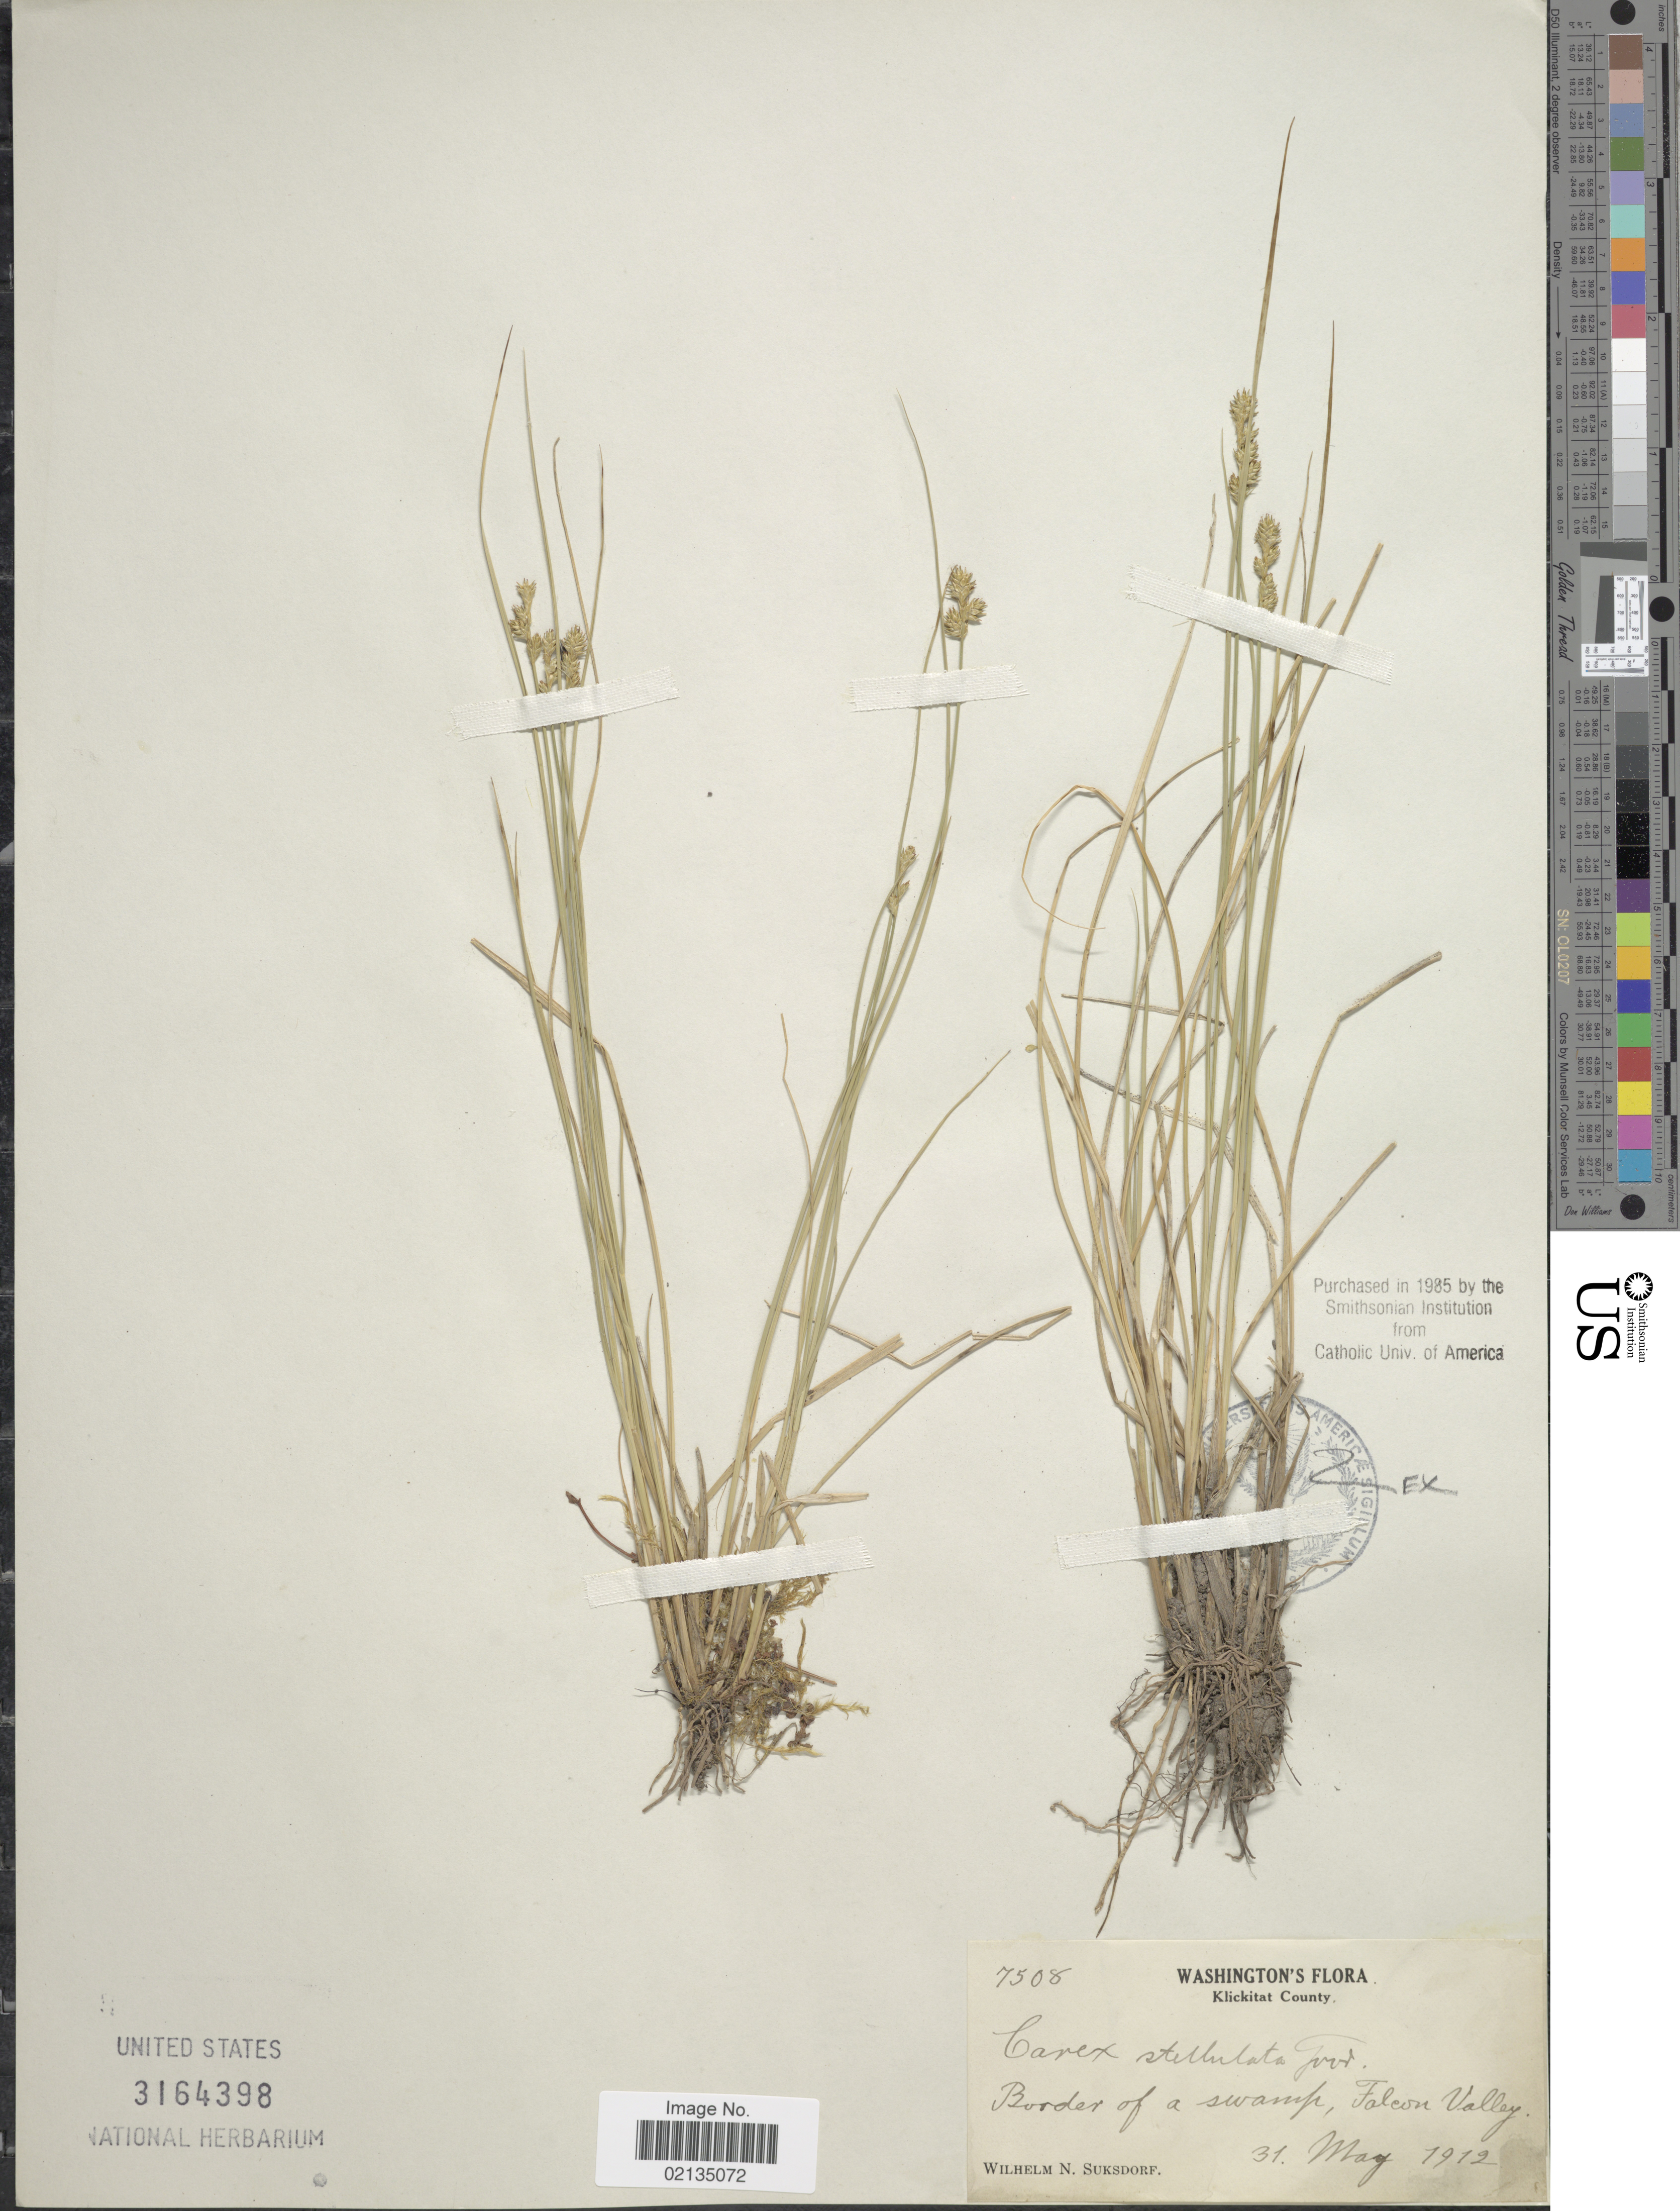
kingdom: Plantae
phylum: Tracheophyta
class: Liliopsida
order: Poales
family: Cyperaceae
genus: Carex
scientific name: Carex echinata subsp. echinata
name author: Murray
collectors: W. N. Suksdorf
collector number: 7508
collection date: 1912-05-31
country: United States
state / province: Washington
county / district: Klickitat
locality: Washington's, Klickitat County. Border of a swamp, Falcon Valley.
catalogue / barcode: US 3164398